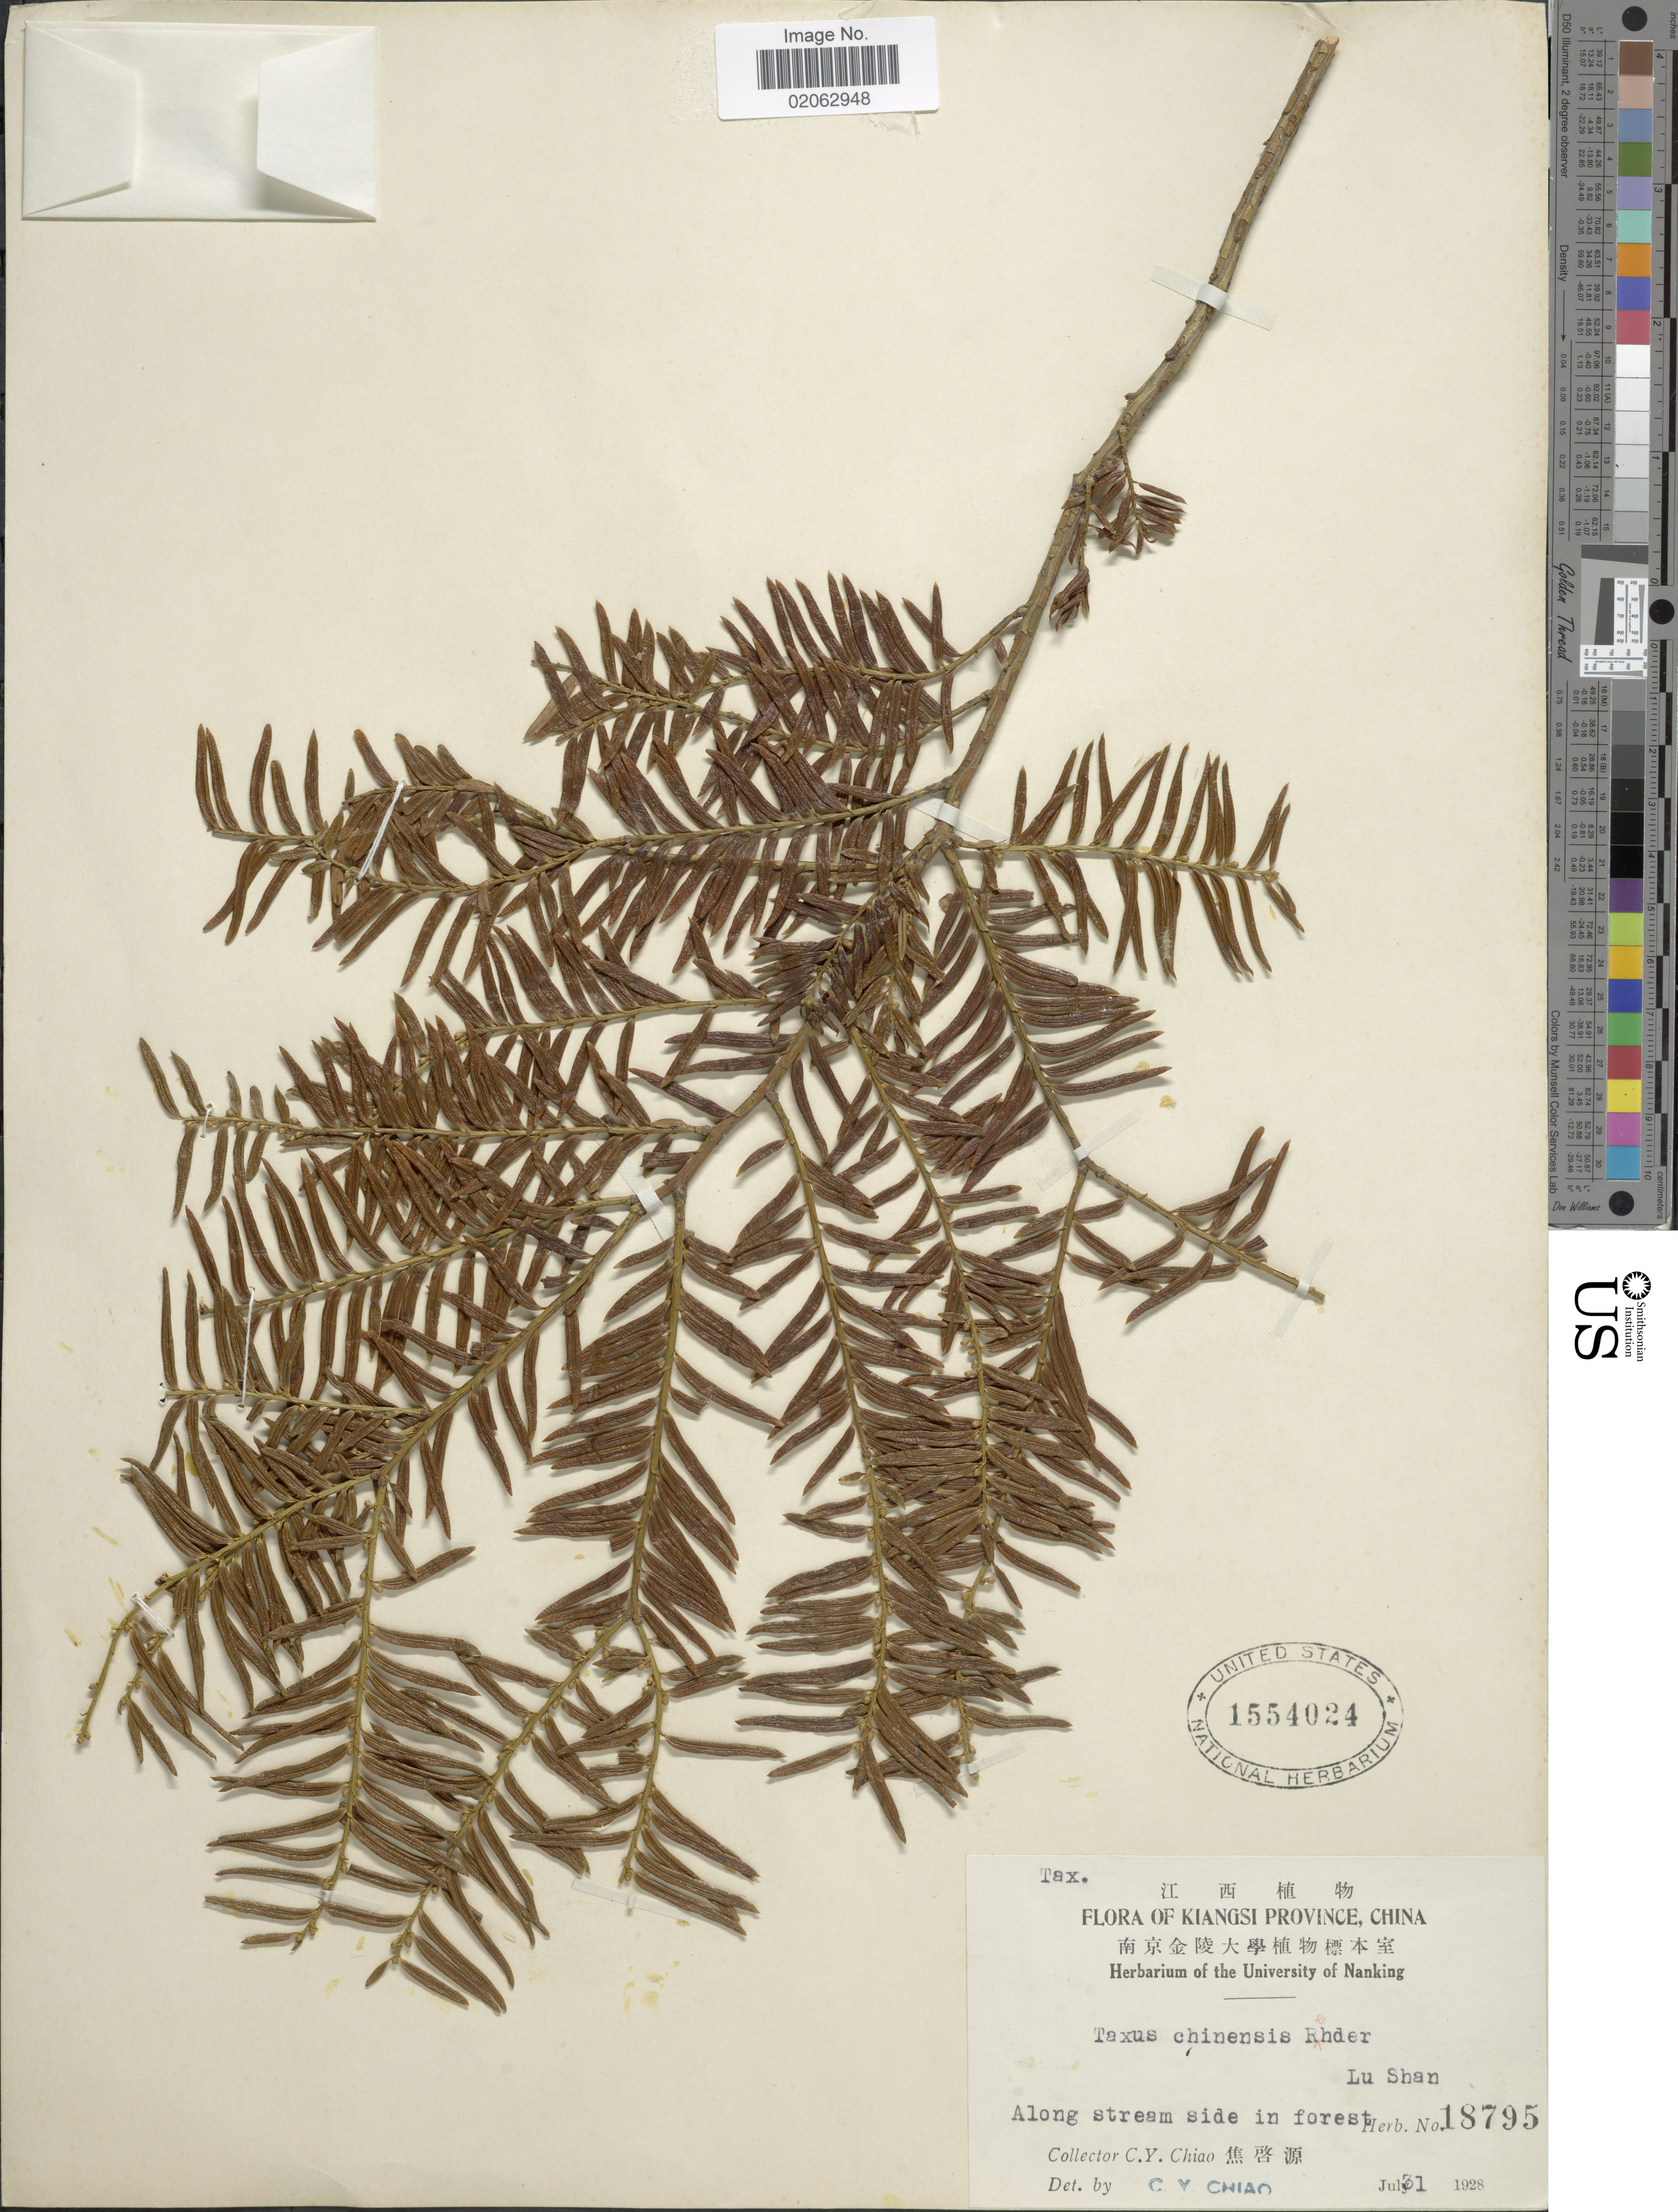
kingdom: Plantae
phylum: Tracheophyta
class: Pinopsida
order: Pinales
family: Taxaceae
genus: Taxus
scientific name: Taxus celebica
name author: (Warb.) H.L. Li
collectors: C. Y. Chiao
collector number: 18795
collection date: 1928-07-31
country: China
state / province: Jiangsu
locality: Kiangsi Province, along stream side in forest, Lu Shan.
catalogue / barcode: US 1554024